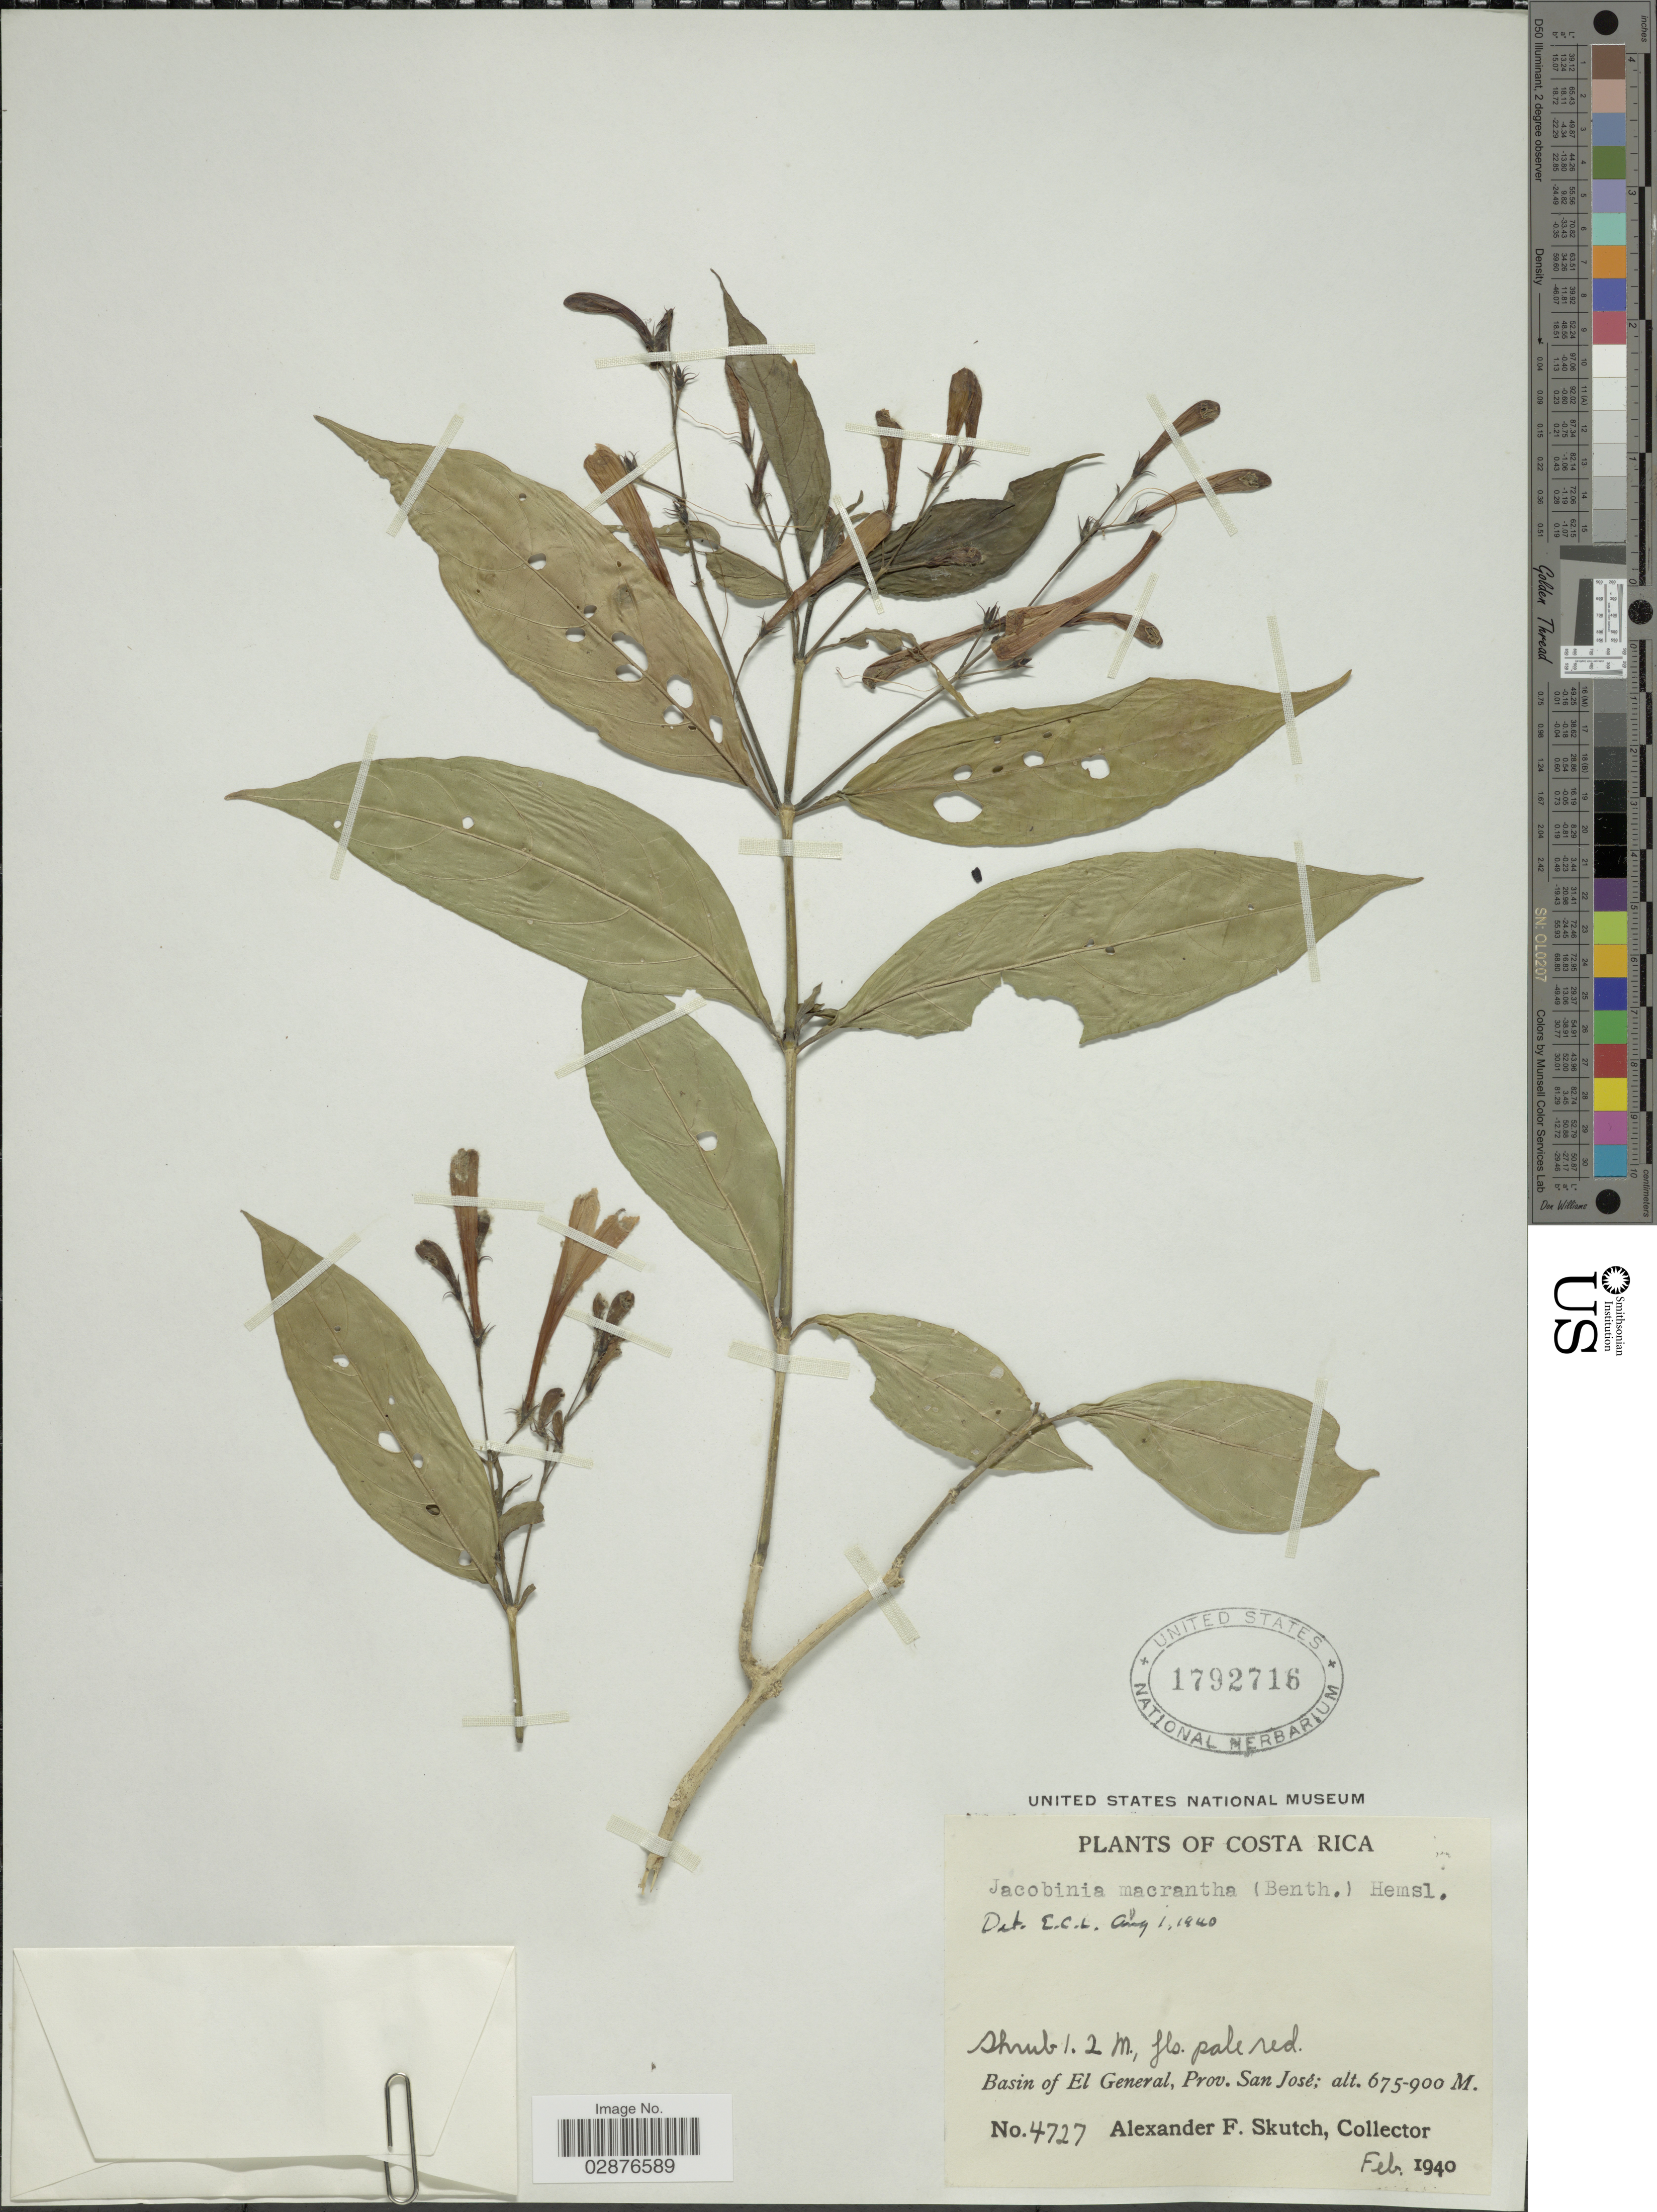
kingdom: Plantae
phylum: Tracheophyta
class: Magnoliopsida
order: Lamiales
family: Acanthaceae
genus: Justicia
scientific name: Justicia macrantha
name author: Benth.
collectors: A. F. Skutch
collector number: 4727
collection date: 1940-02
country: Costa Rica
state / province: San José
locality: Basin of El General.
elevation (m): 675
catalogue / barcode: US 1792716